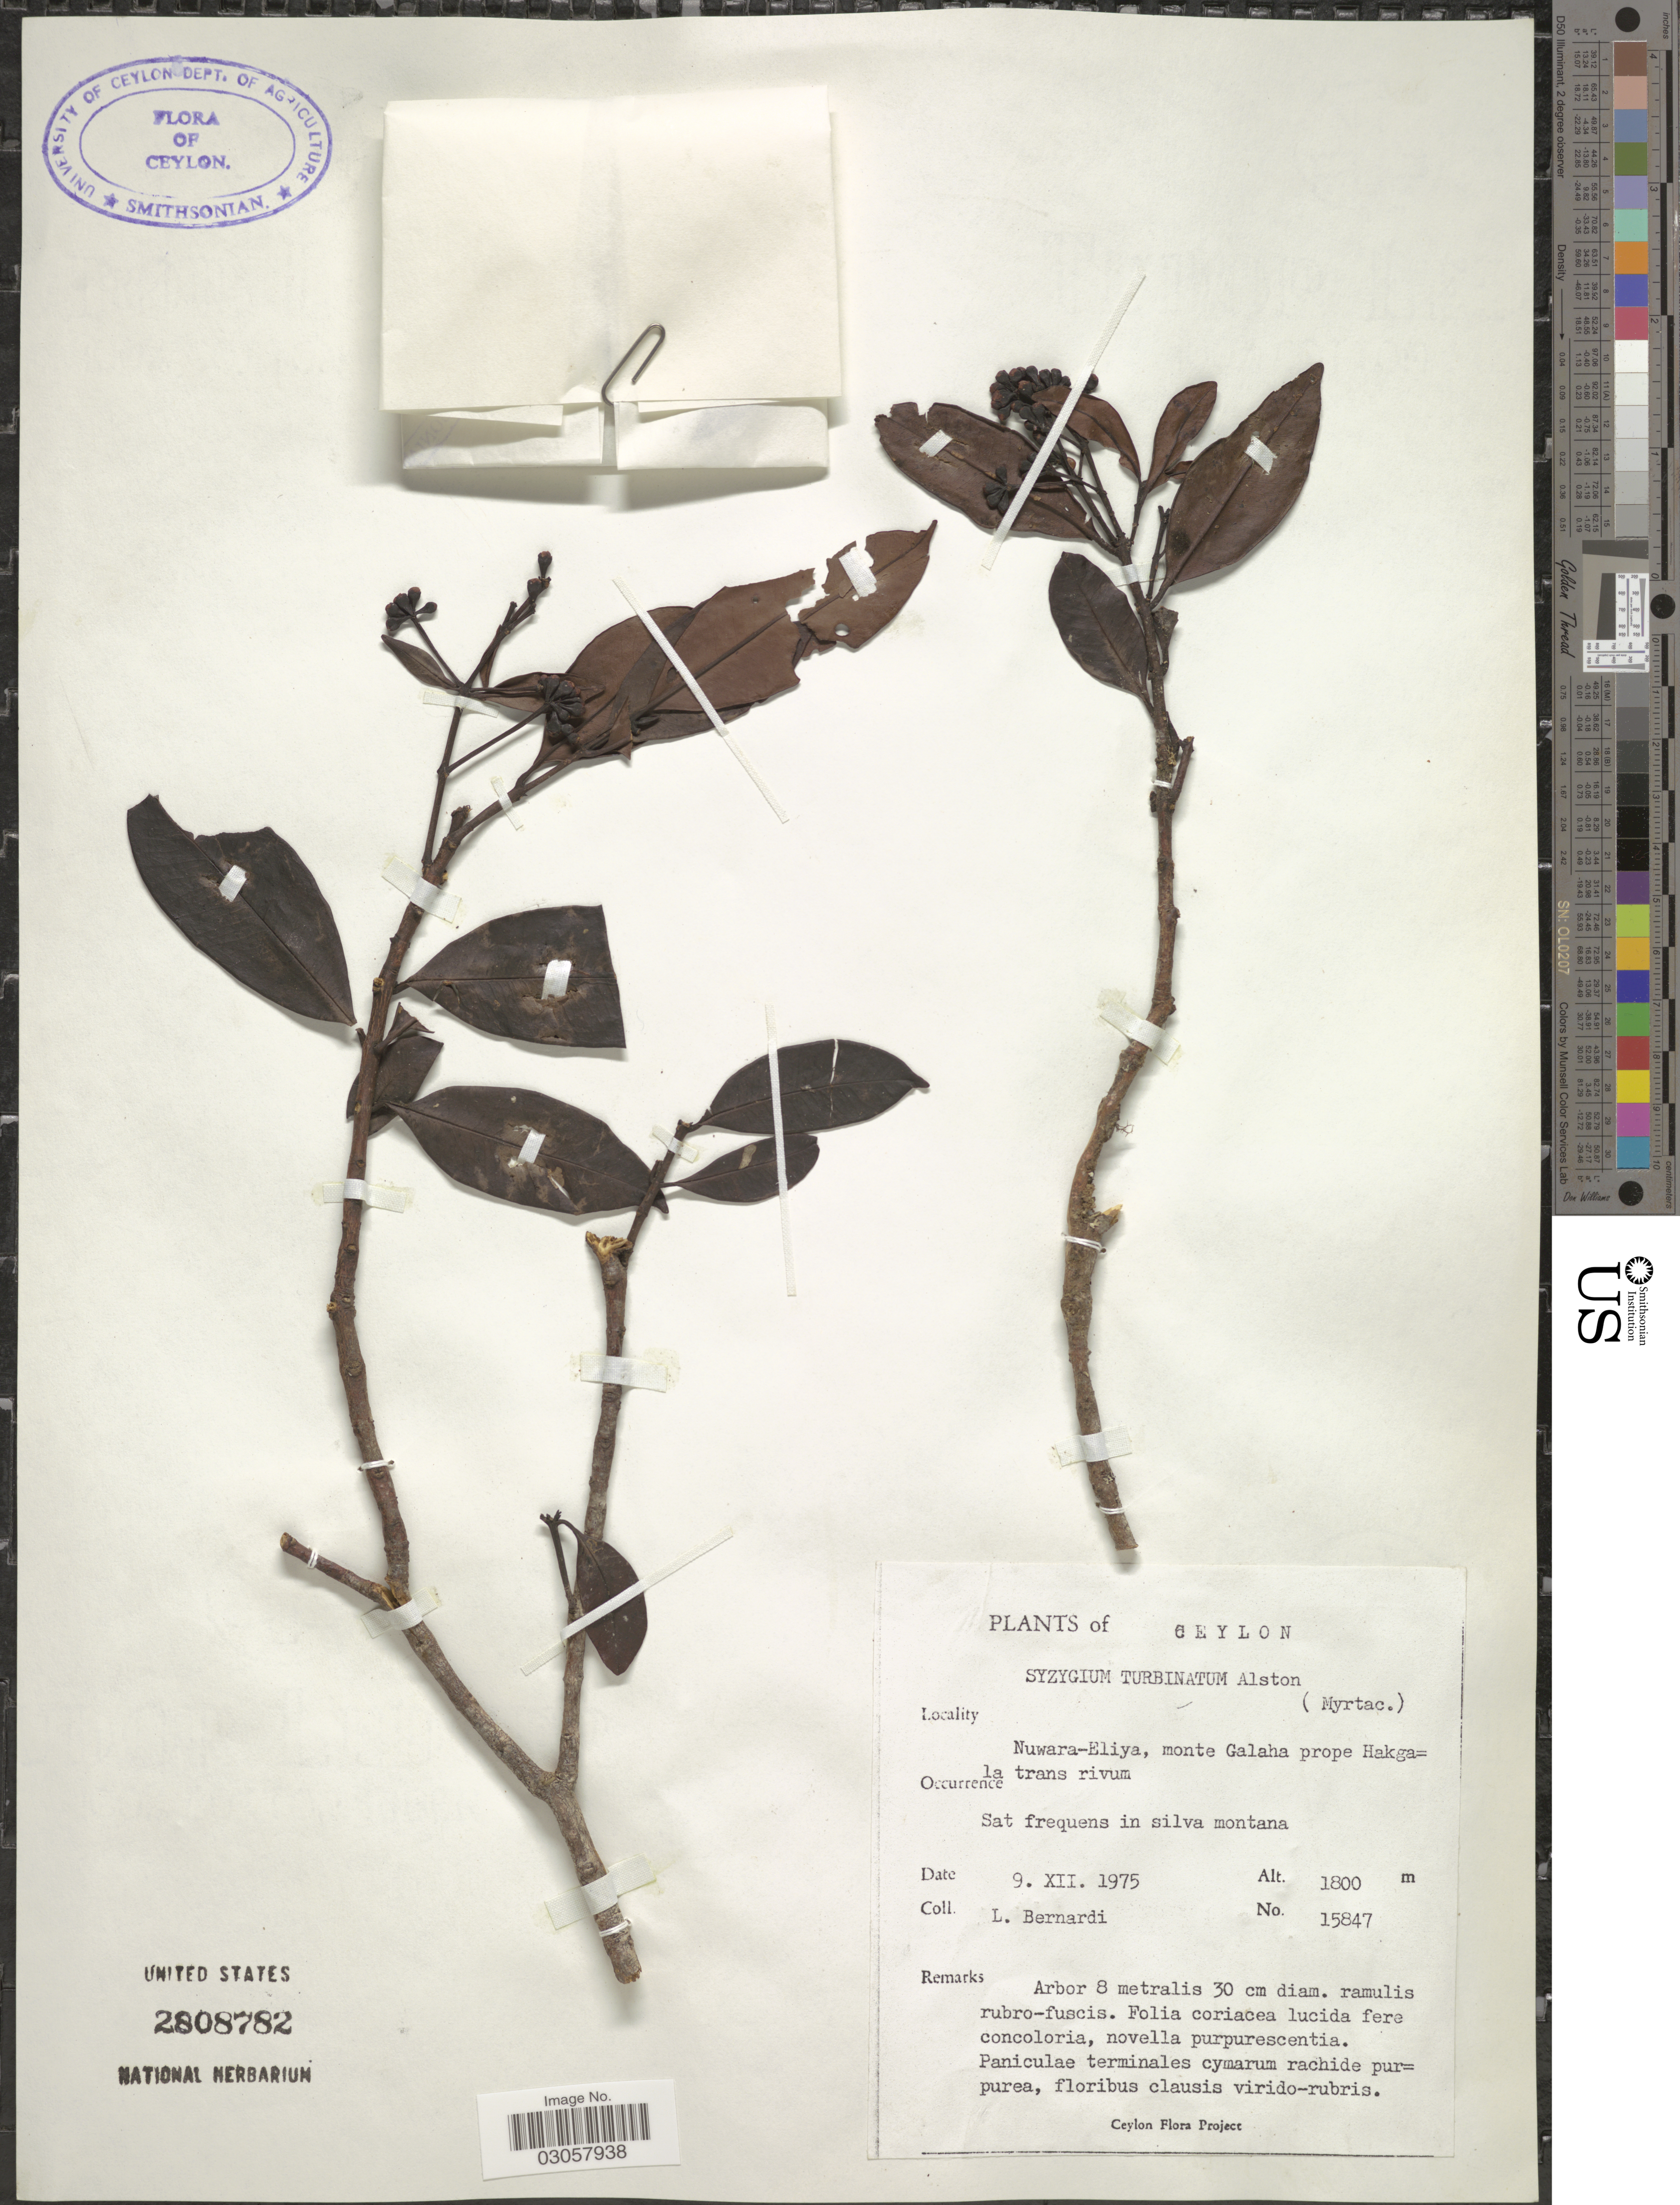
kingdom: Plantae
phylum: Tracheophyta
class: Magnoliopsida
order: Myrtales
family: Myrtaceae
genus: Syzygium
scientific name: Syzygium turbinatum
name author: Alston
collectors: L. Bernardi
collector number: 15847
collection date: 1975-12-09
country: Sri Lanka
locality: Ceylon, Nuwara-Eliya, monte Galaha prope Hakgala trans rivum. Sat frequens in silva montana.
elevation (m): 1800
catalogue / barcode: US 2808782